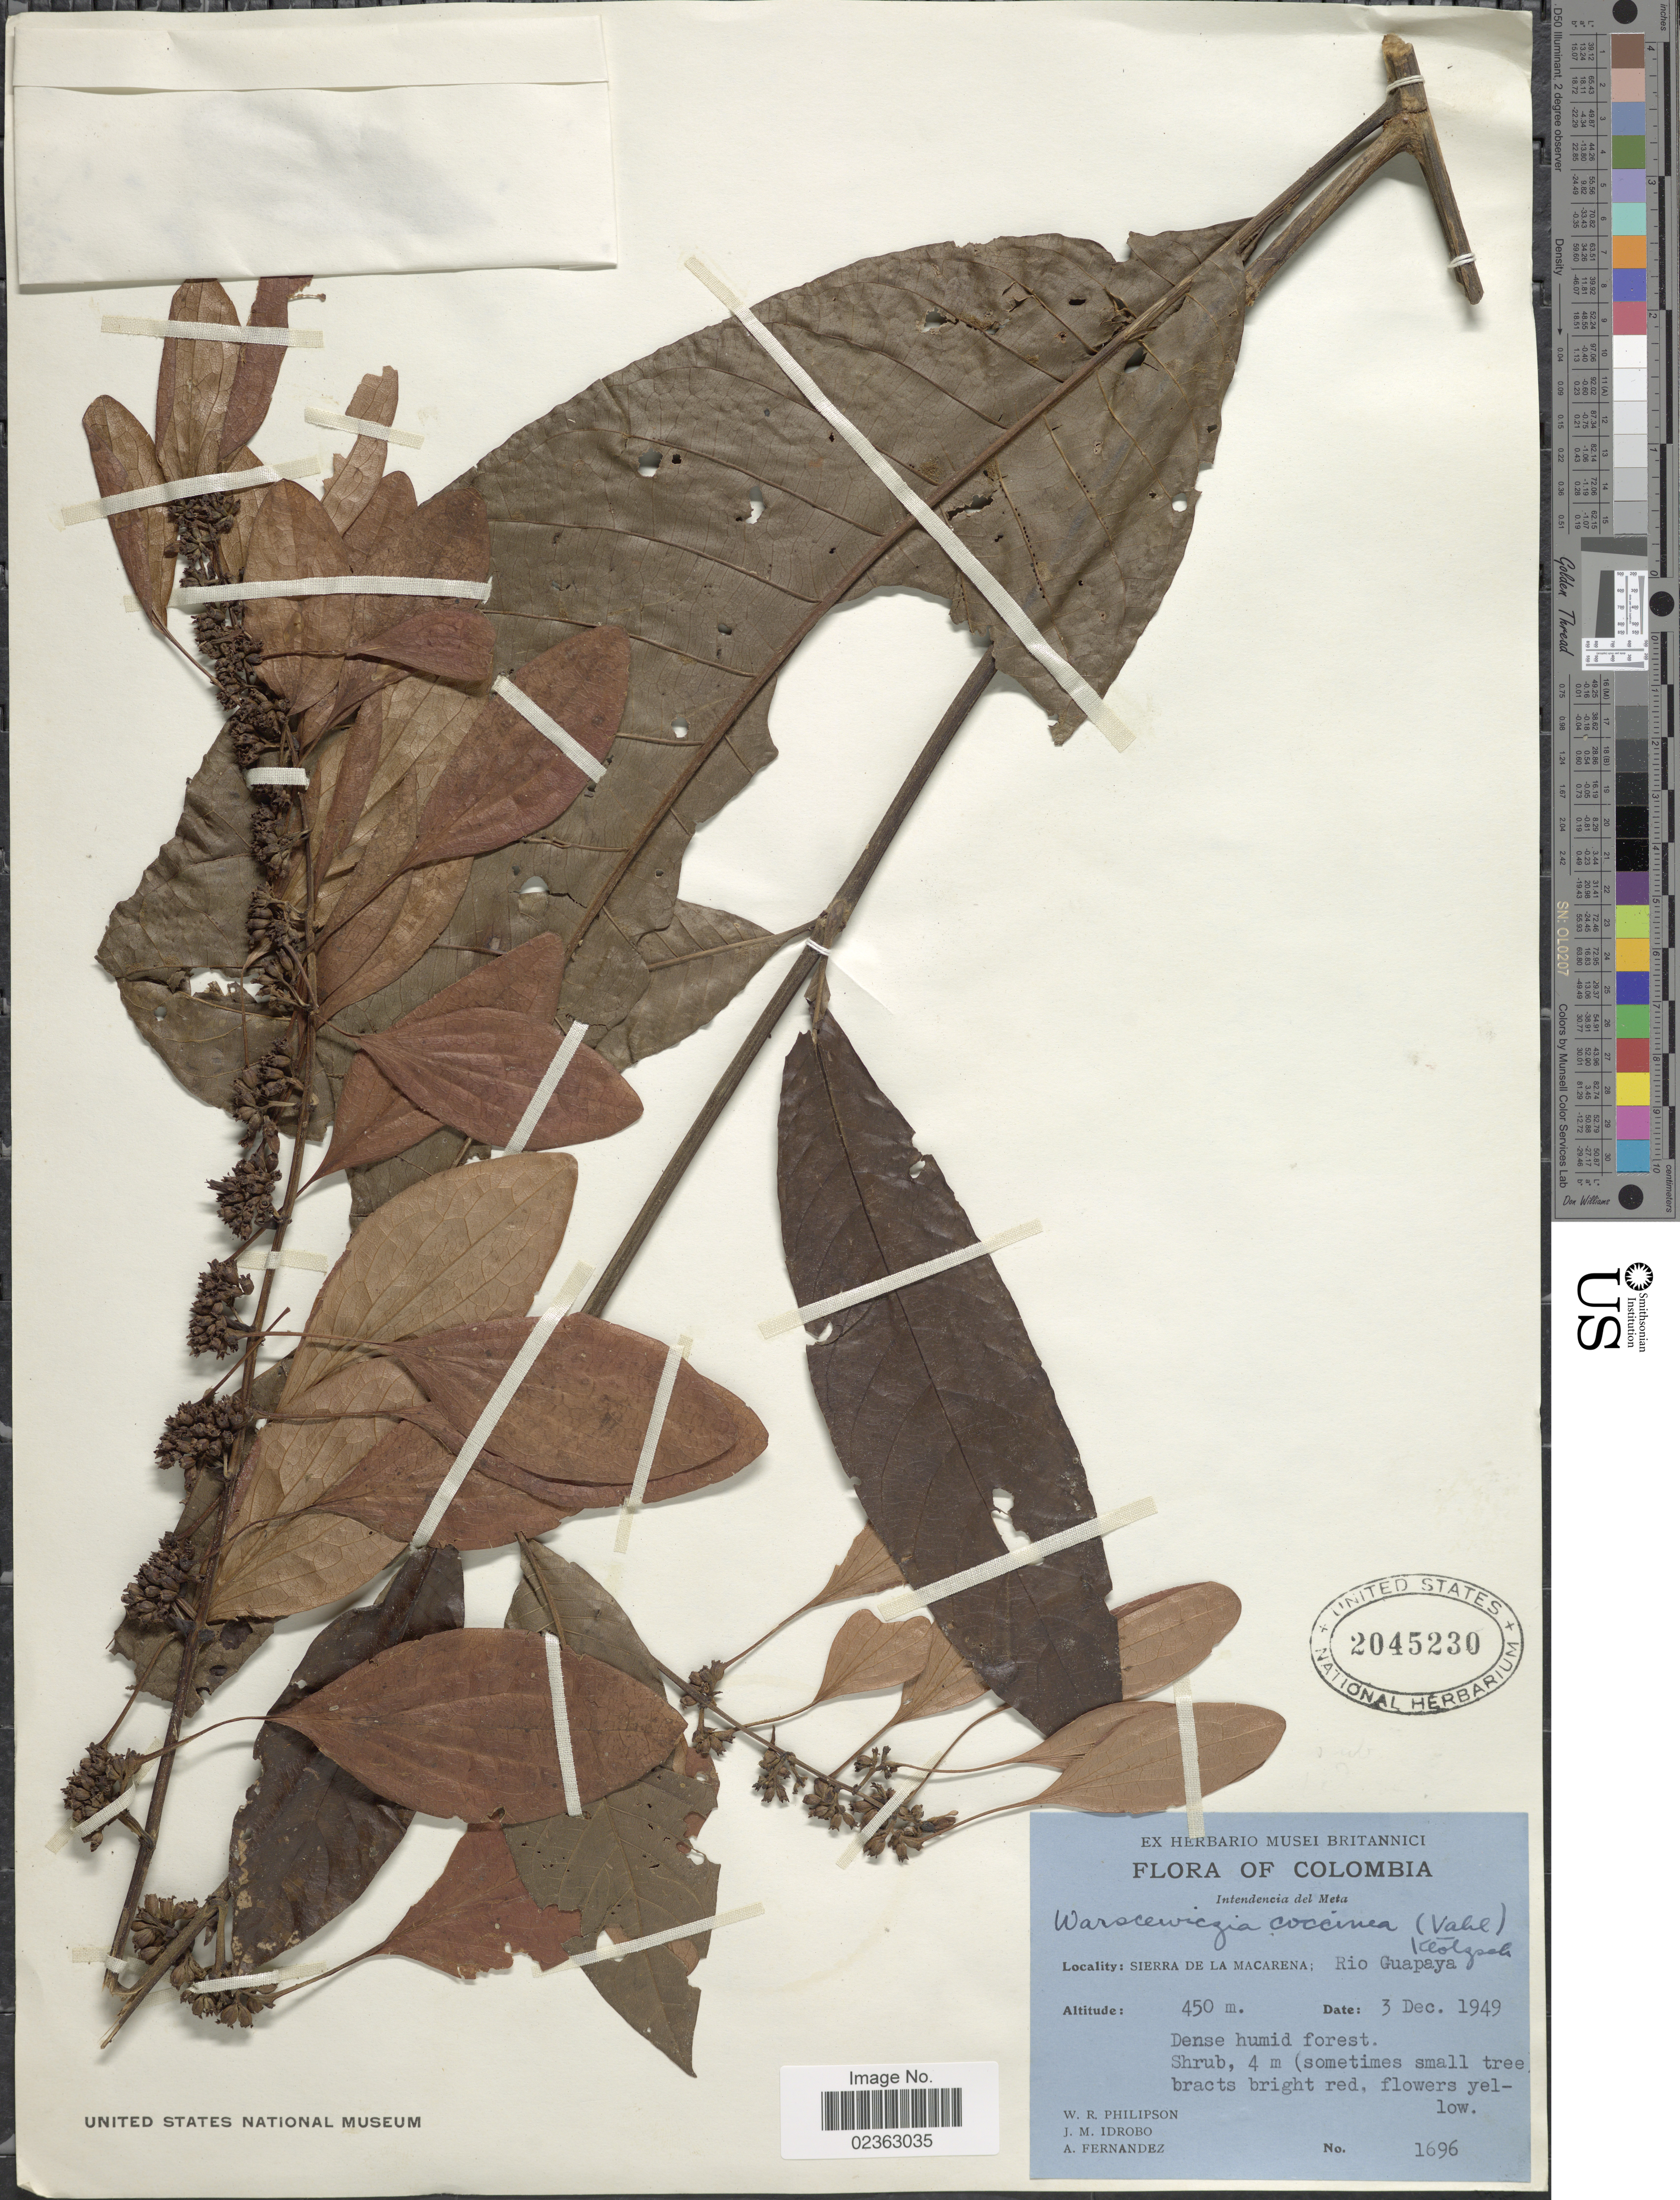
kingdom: Plantae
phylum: Tracheophyta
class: Magnoliopsida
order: Gentianales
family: Rubiaceae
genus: Warszewiczia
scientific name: Warszewiczia coccinea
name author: (Vahl) Klotzsch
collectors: W. R. Philipson, J. M. Idrobo & A. Fernandez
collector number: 1696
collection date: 1949-12-03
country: Colombia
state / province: Meta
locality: Sierra De La Macarena; Rio Guapaya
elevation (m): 450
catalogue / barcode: US 2045230